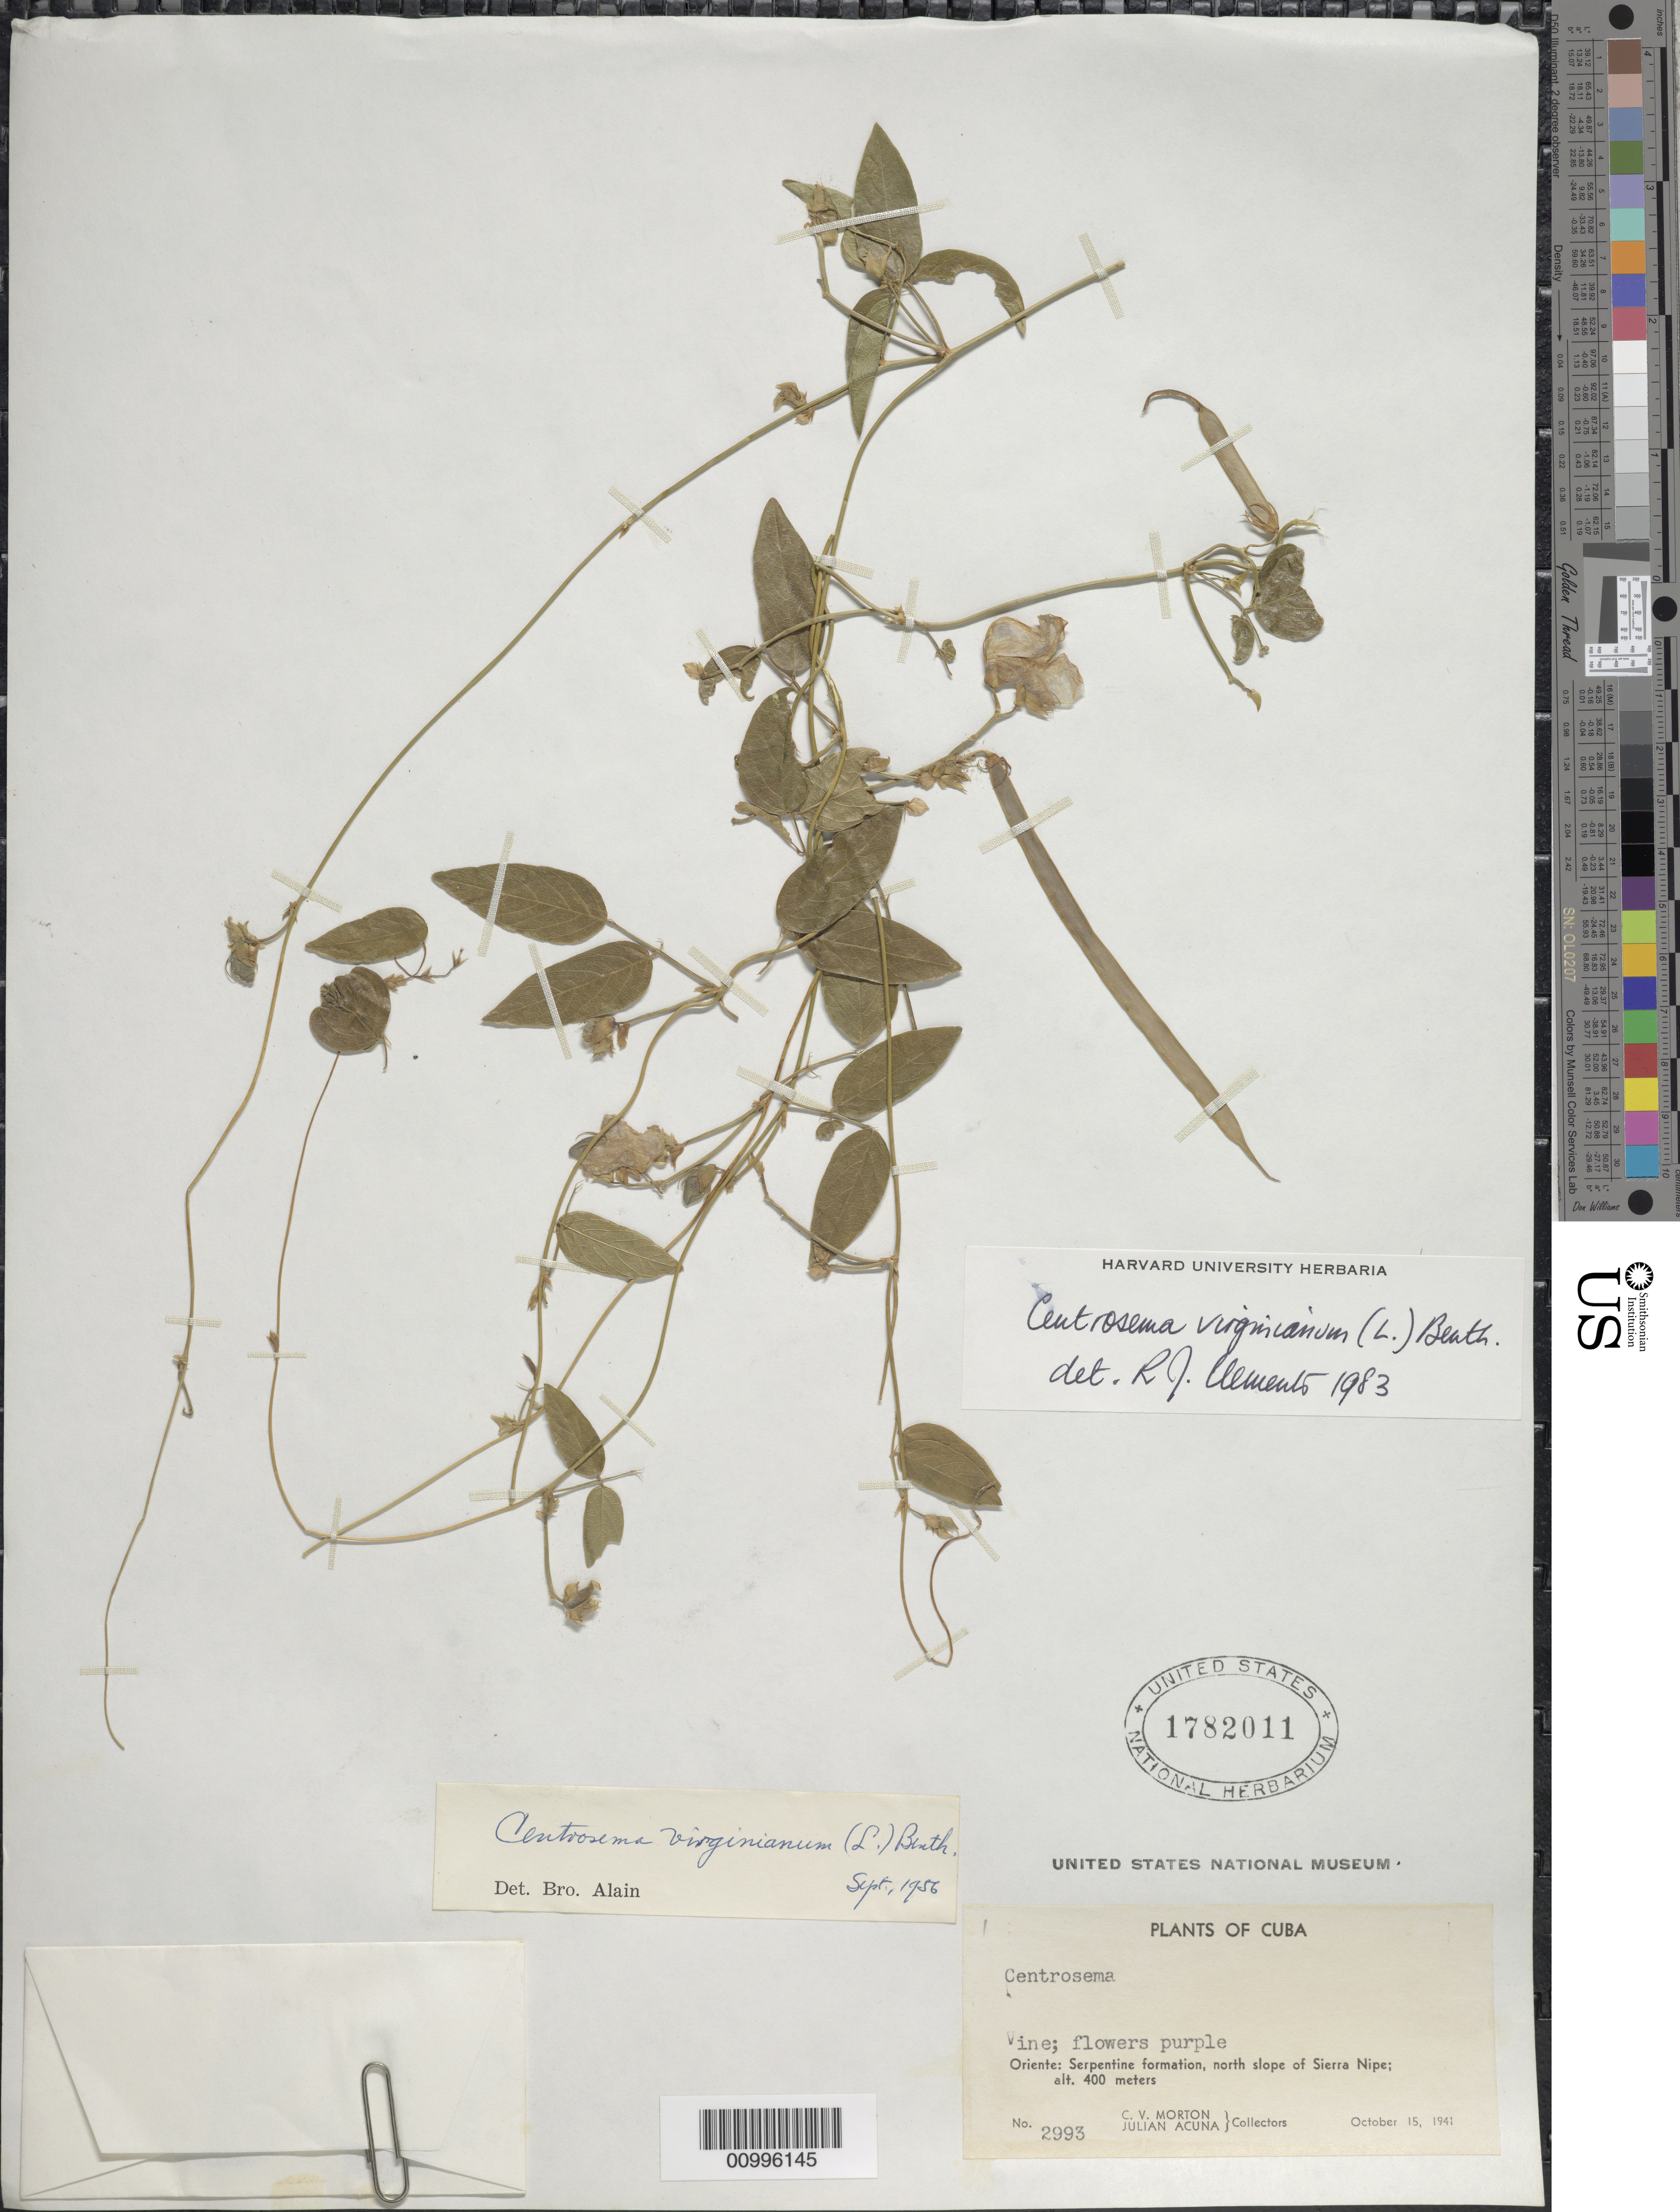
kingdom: Plantae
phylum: Tracheophyta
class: Magnoliopsida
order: Fabales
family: Fabaceae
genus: Centrosema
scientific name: Centrosema virginianum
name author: (L.) Benth.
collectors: C. V. Morton & J. Acuña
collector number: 2993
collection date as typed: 15 Oct 1941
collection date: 1941-10-15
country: Cuba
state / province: Holguín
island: Cuba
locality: Serpentine formation, N slope of Sierra Nipe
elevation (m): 400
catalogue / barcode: US 1782011